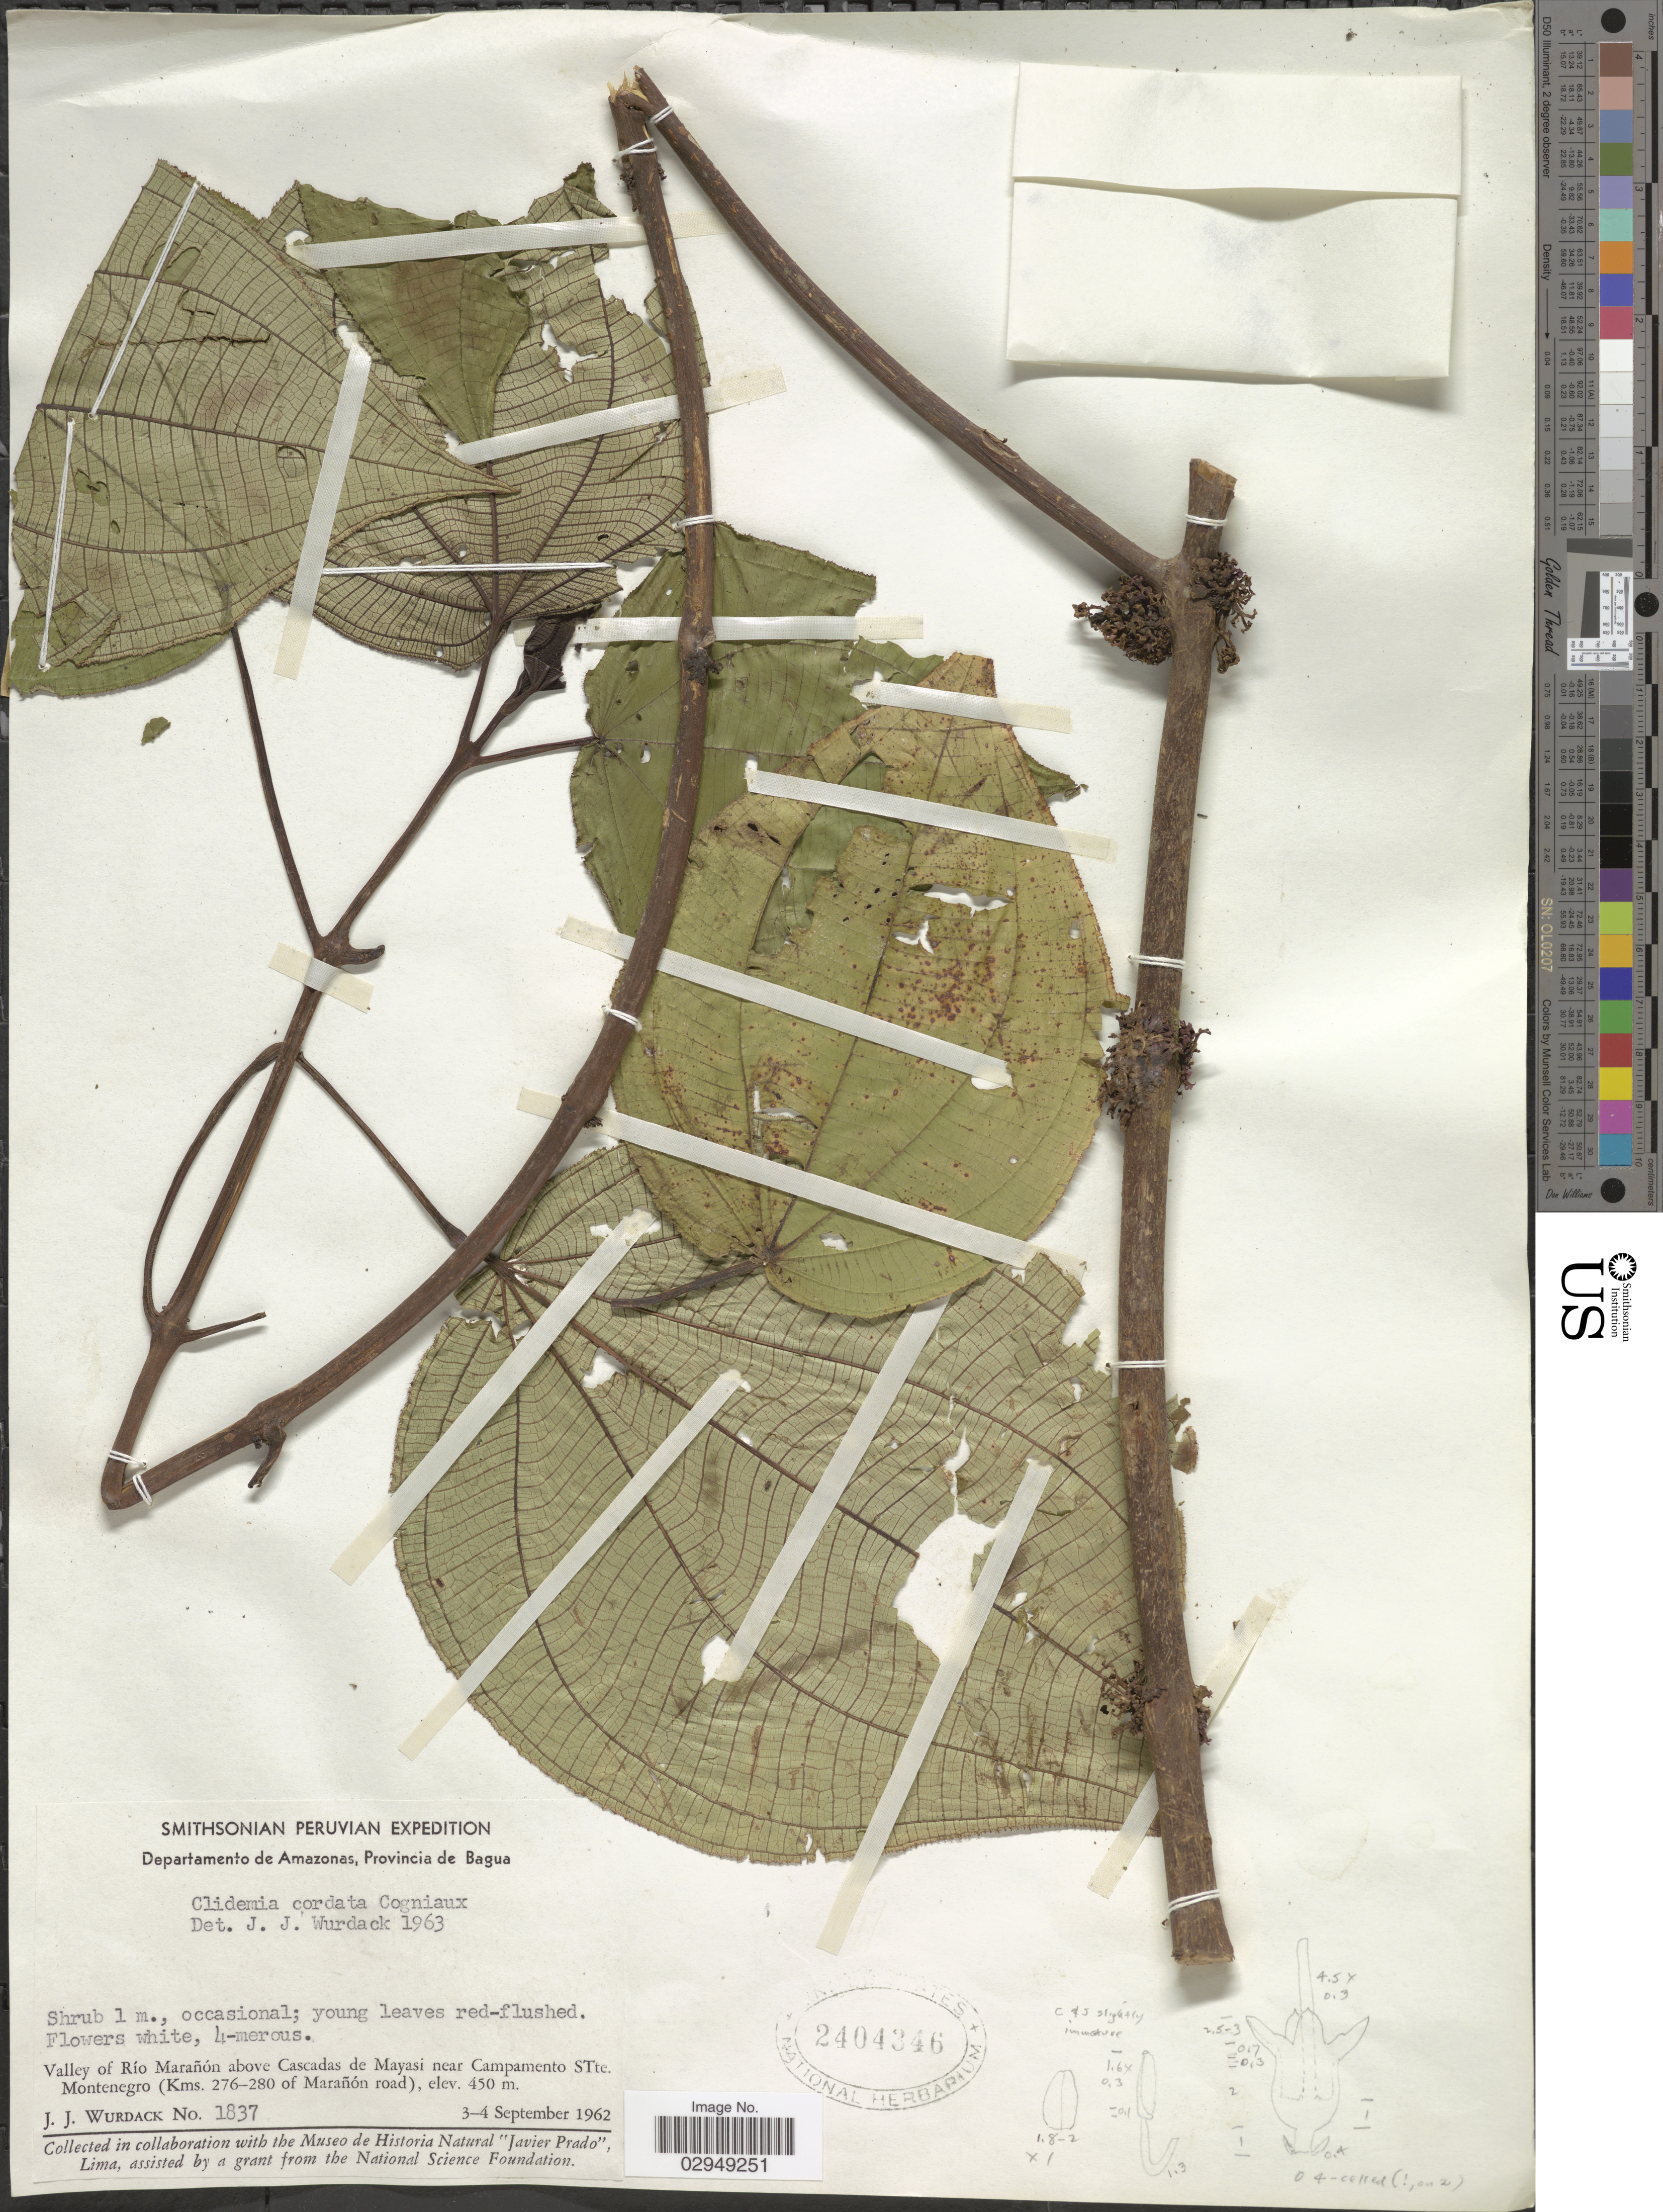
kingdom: Plantae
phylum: Tracheophyta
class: Magnoliopsida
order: Myrtales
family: Melastomataceae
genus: Clidemia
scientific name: Clidemia discolor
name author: (Triana) Cogn.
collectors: J. J. Wurdack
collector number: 1837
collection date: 1962-09-03/1962-09-04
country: Peru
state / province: Amazonas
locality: Departamento de Amazonas, Provincia de Bagua, Valley of Río Marañón above Cascadas de Mayasi near Campamento STte Montenegro (Kms. 276-280 of Marañón road).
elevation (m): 450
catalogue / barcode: US 24043446